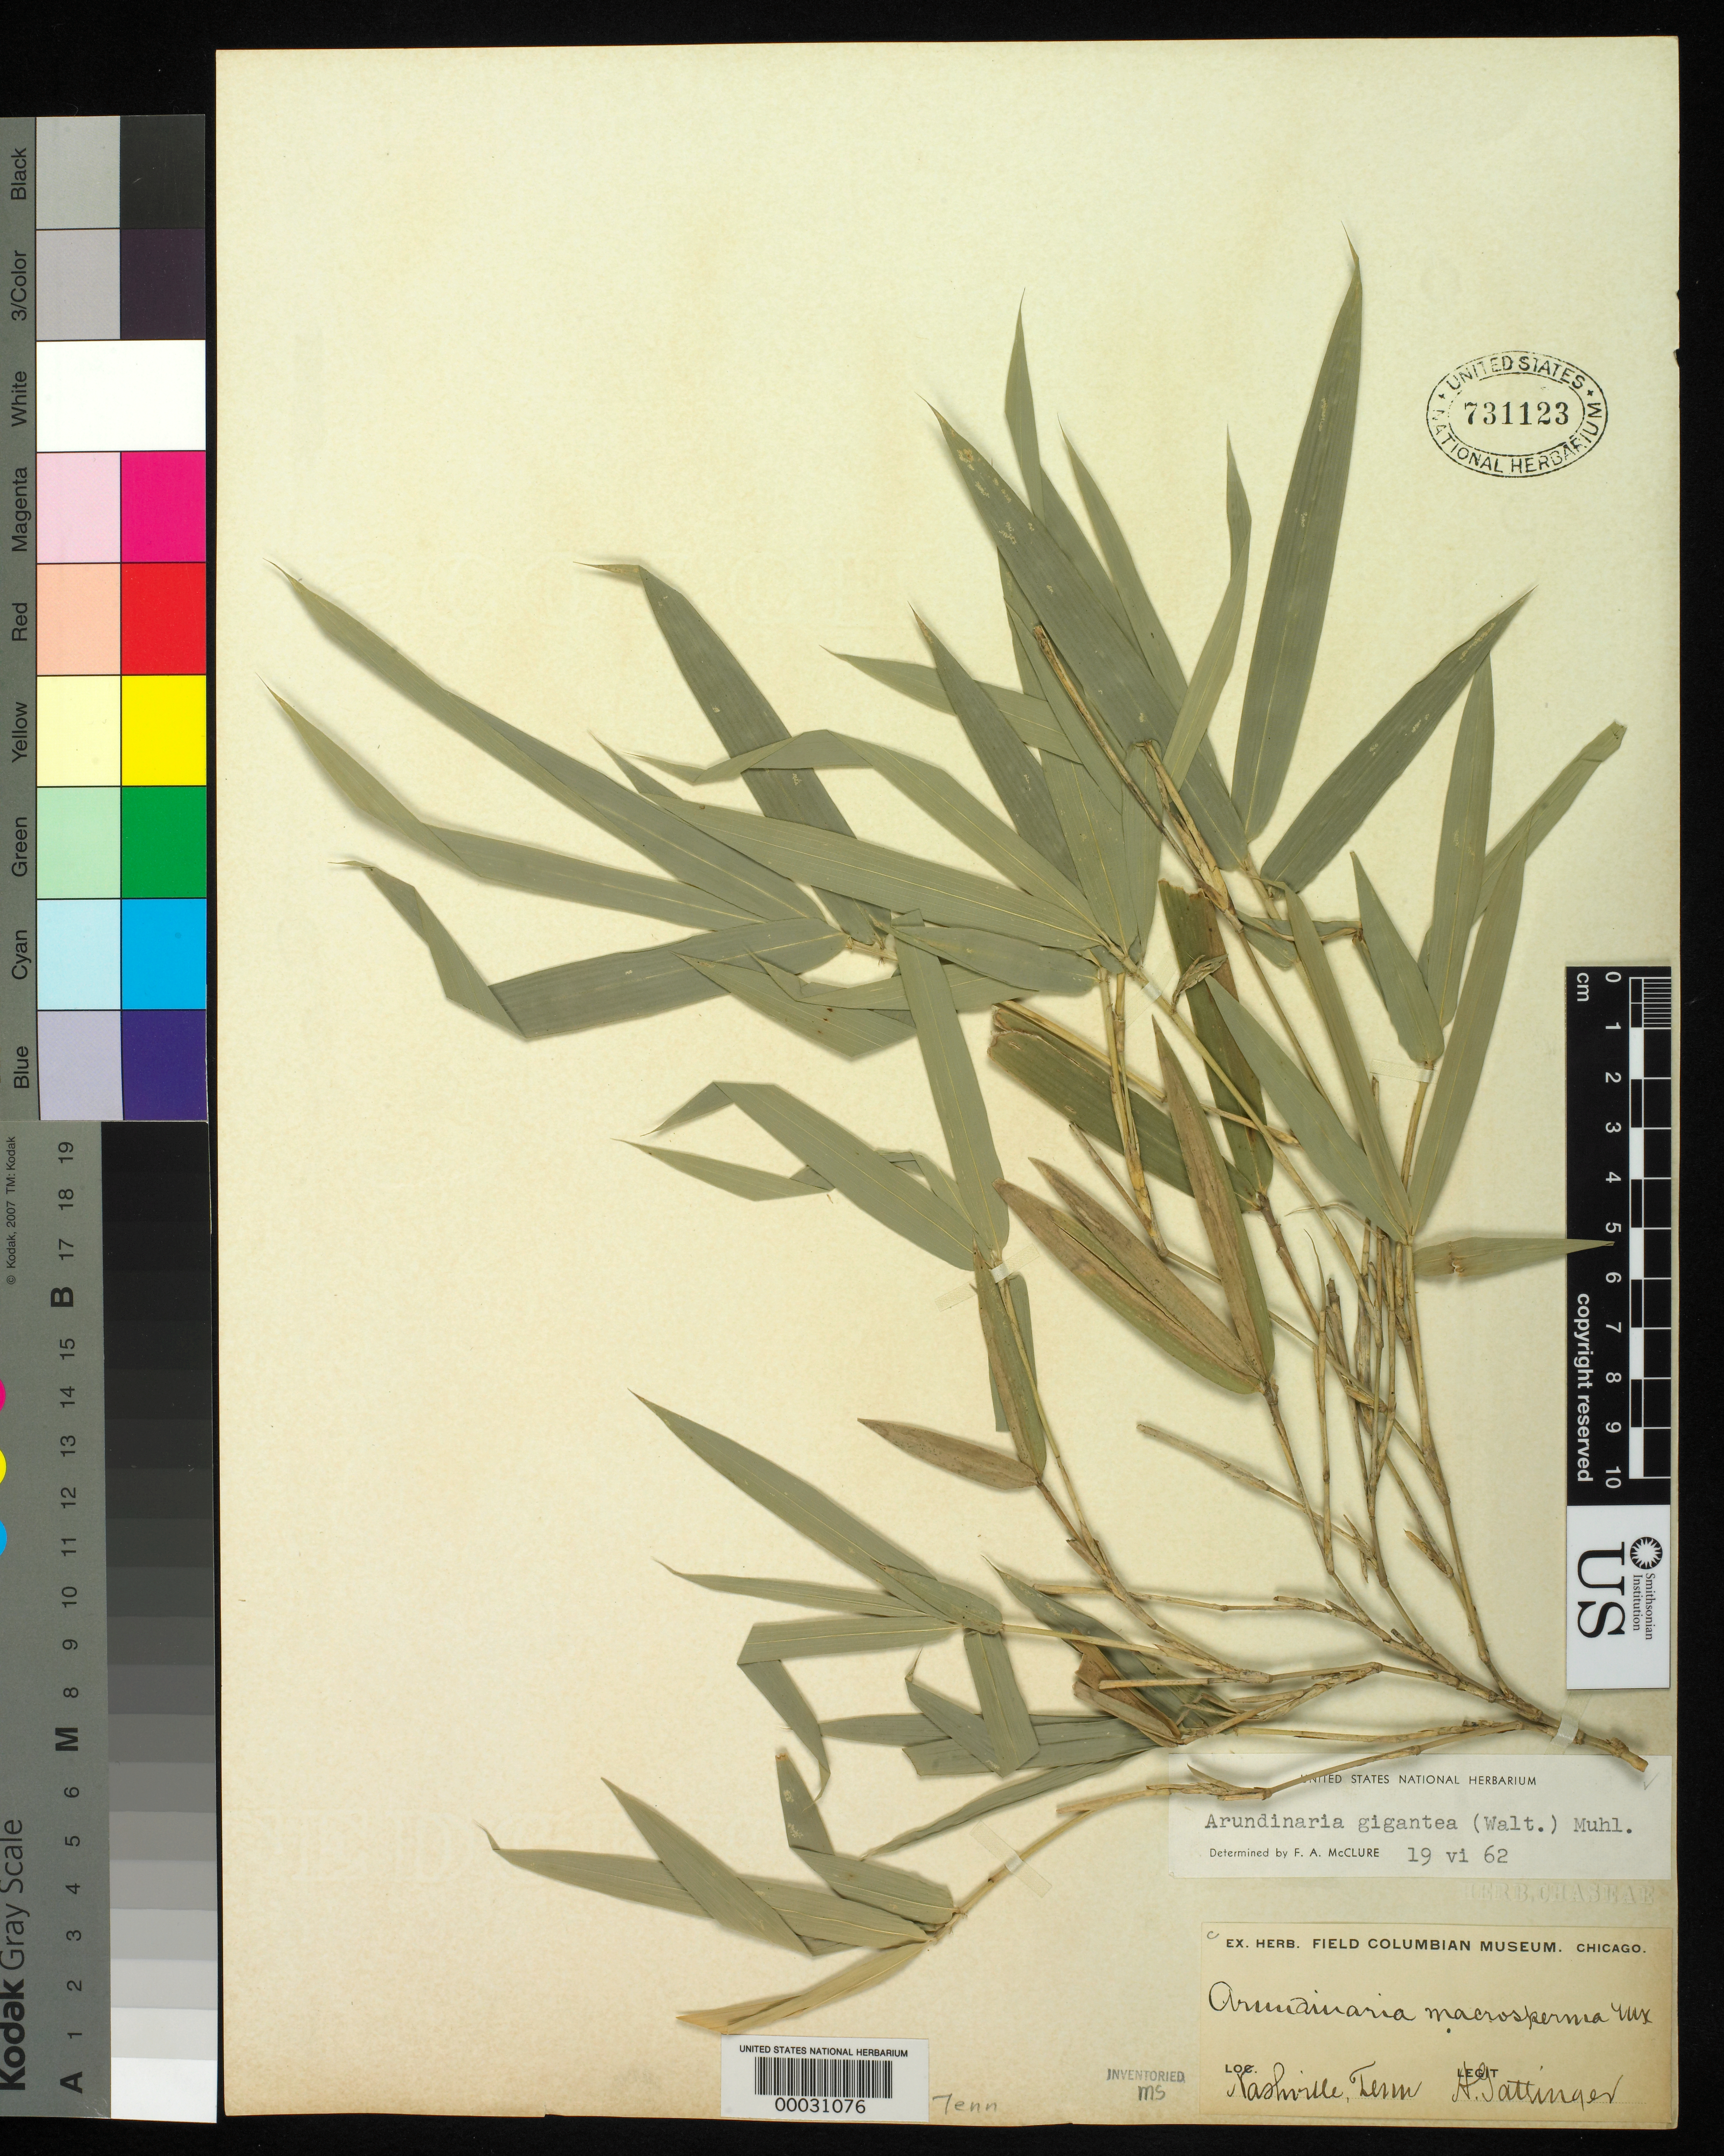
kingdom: Plantae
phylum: Tracheophyta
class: Liliopsida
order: Poales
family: Poaceae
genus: Arundinaria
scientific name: Arundinaria gigantea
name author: (Walter) Muhl.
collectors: A. Gattinger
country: United States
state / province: Tennessee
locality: Canebrakes, nashville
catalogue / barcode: US 731123